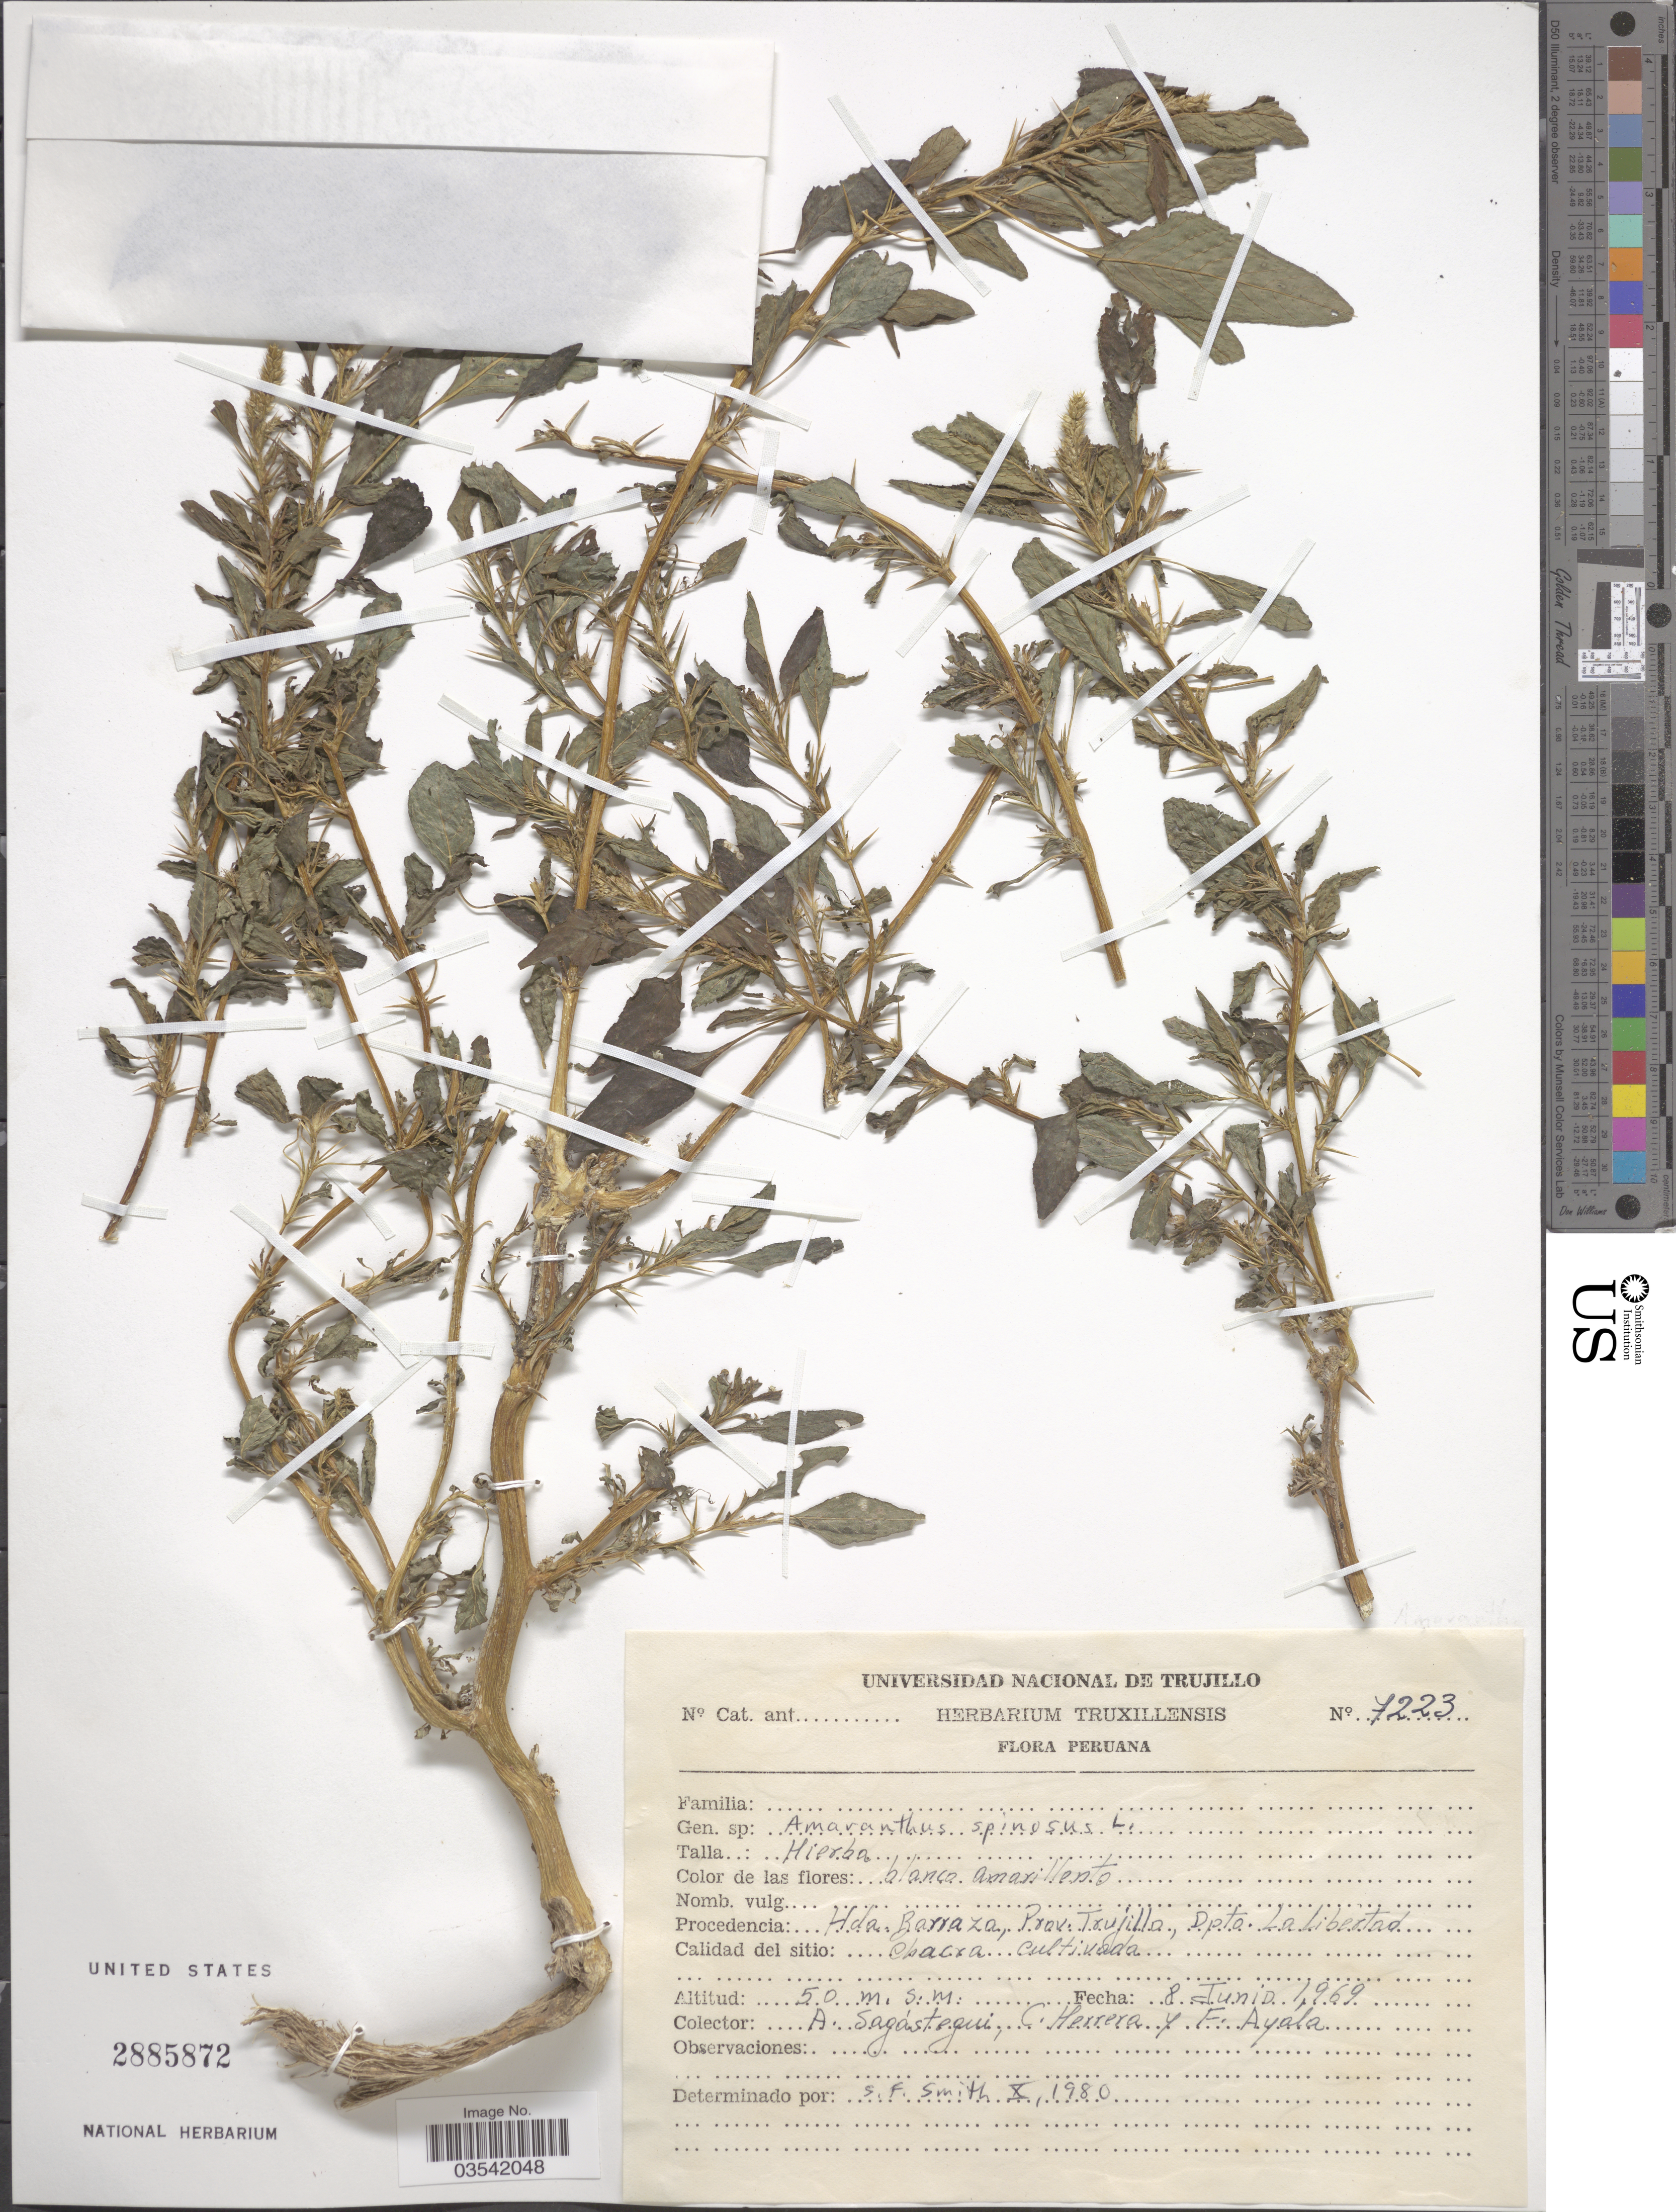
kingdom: Plantae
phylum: Tracheophyta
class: Magnoliopsida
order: Caryophyllales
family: Amaranthaceae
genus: Amaranthus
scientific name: Amaranthus spinosus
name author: L.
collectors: A. Sagastegui, C. Herrera & F. Ayala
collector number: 7223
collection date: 1969-06-08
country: Peru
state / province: La Libertad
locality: Hda. Barrazo, Prov. Trujillo, Dpto. La Libertad.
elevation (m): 50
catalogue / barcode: US 2885872